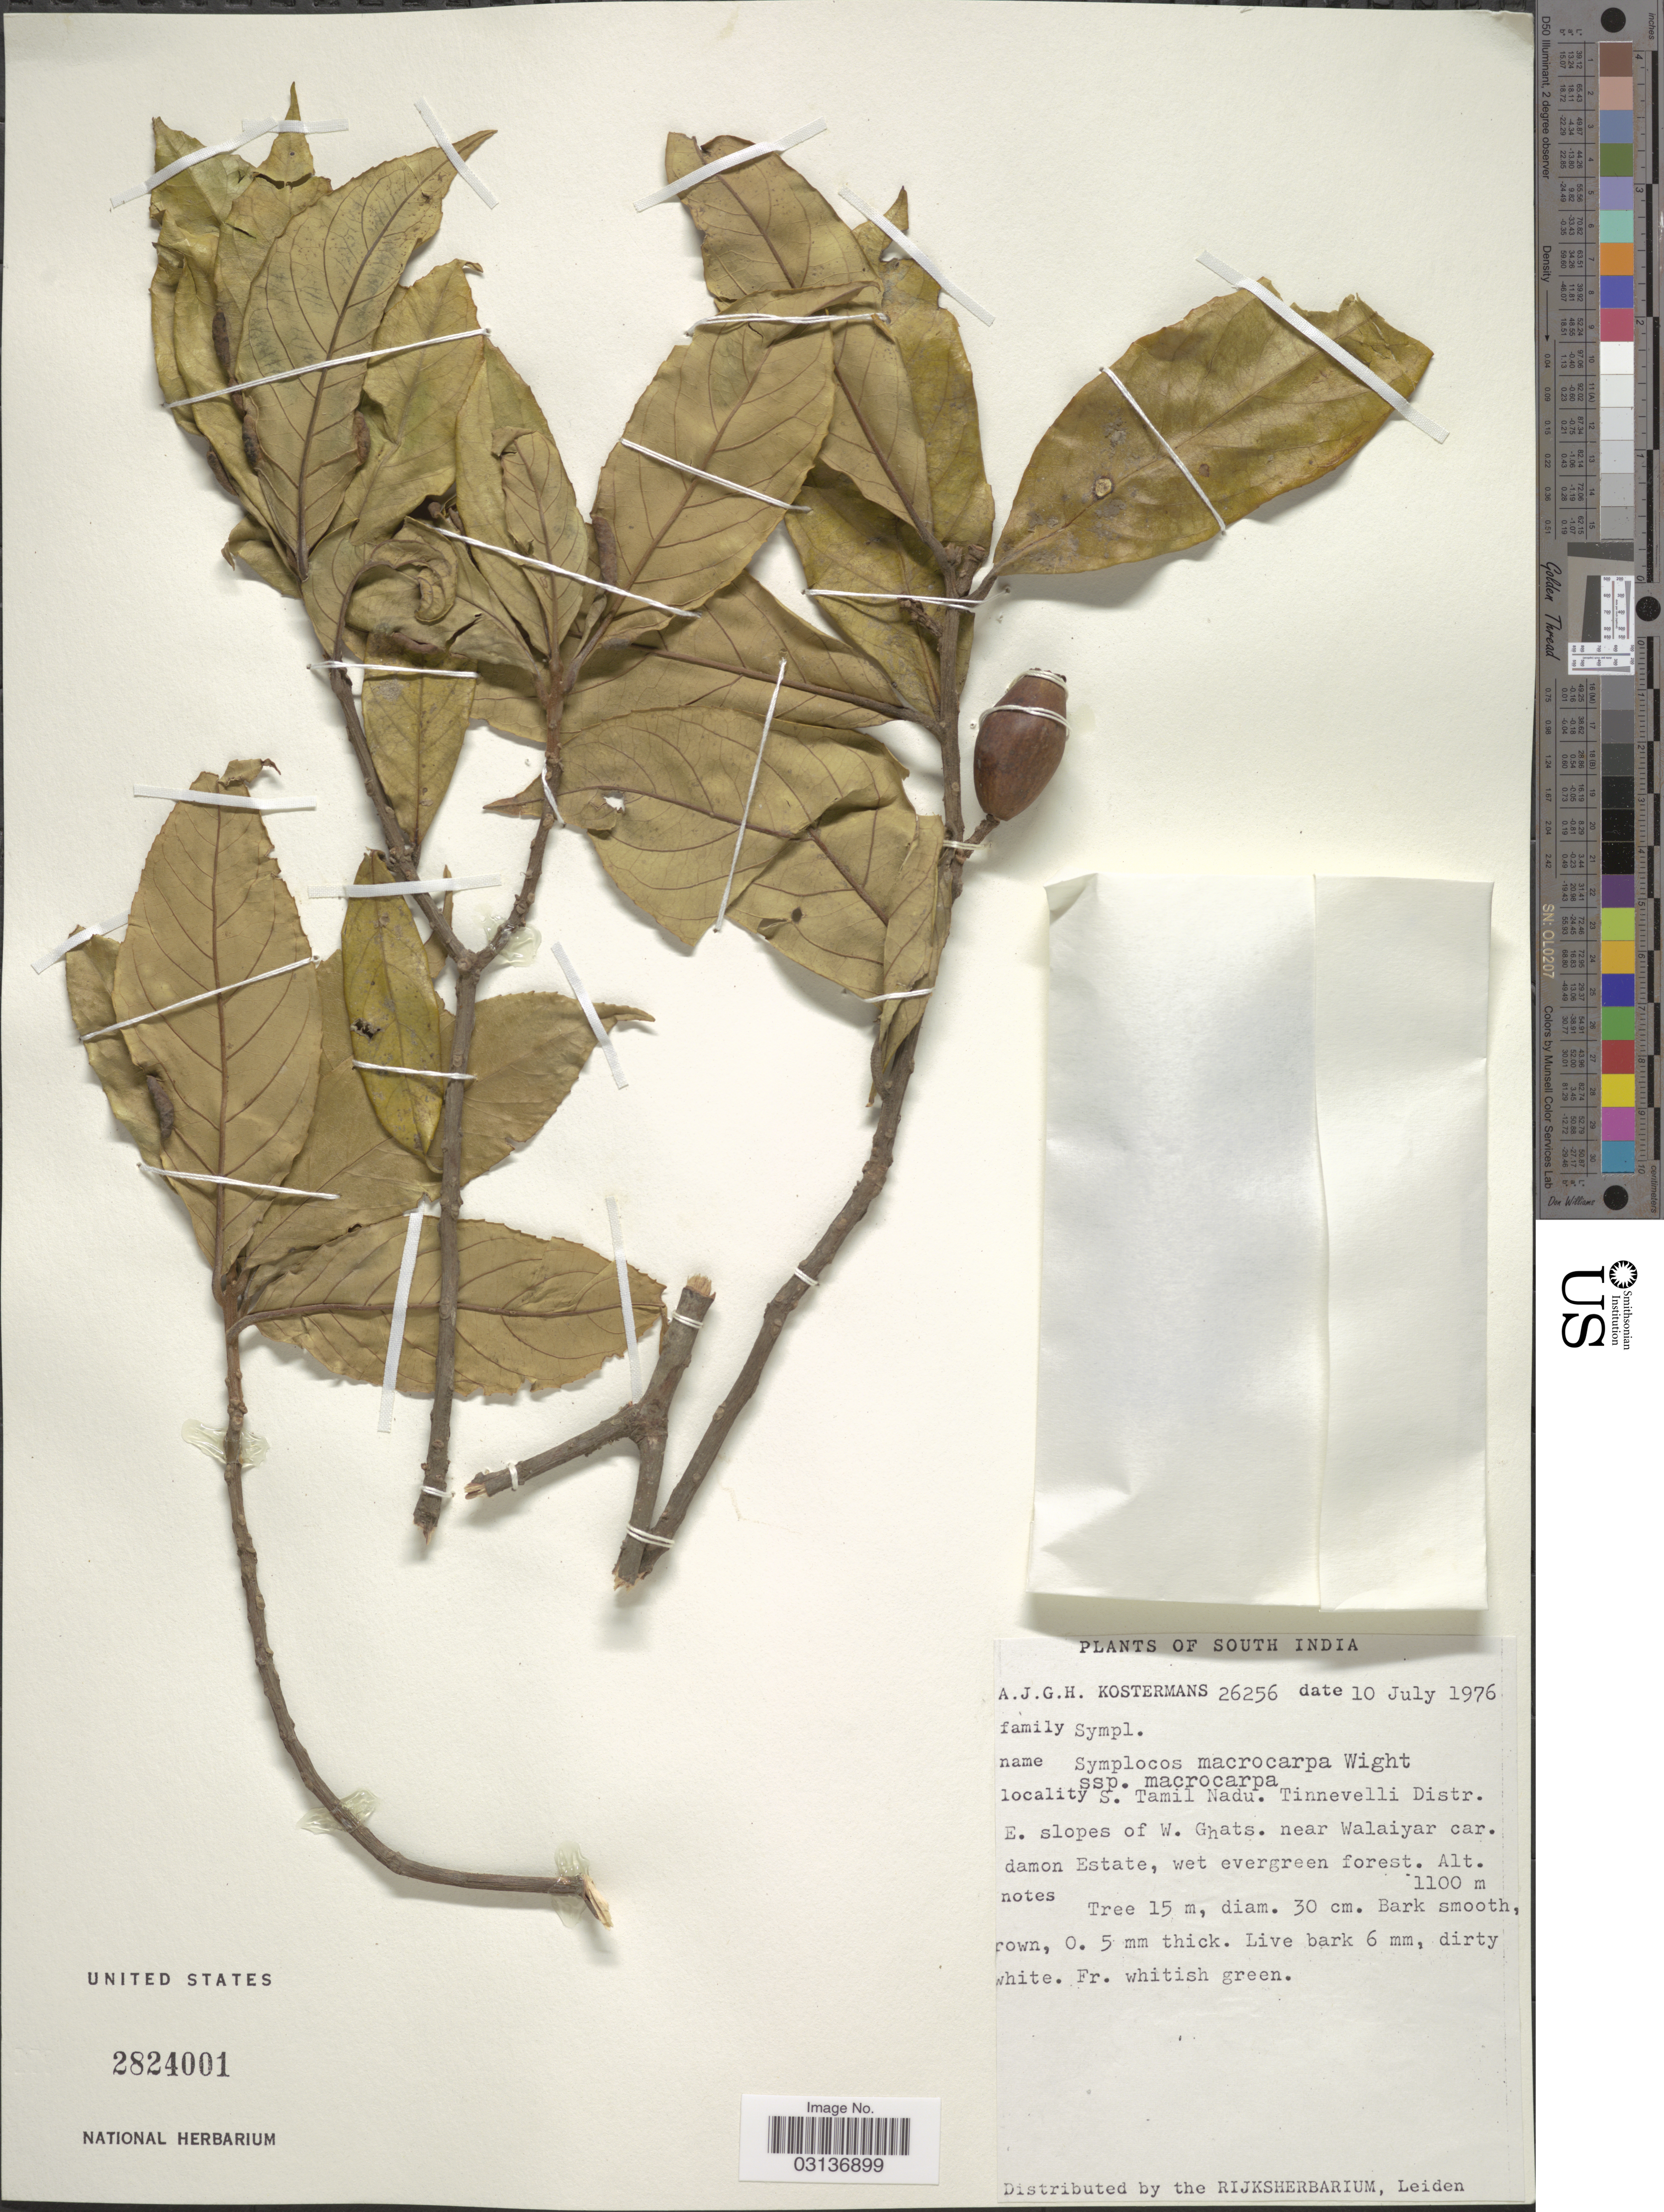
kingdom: Plantae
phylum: Tracheophyta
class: Magnoliopsida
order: Ericales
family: Symplocaceae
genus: Symplocos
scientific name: Symplocos macrocarpa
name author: Wight ex C.B. Clarke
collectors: A. J. G. Kostermans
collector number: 26256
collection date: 1976-07-10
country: India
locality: South India. S. Tamil Nadu. Tinnevelli Distr. E. slopes W. Ghats near Walaiyar cardamon Estate.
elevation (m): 1100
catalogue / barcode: US 2824001